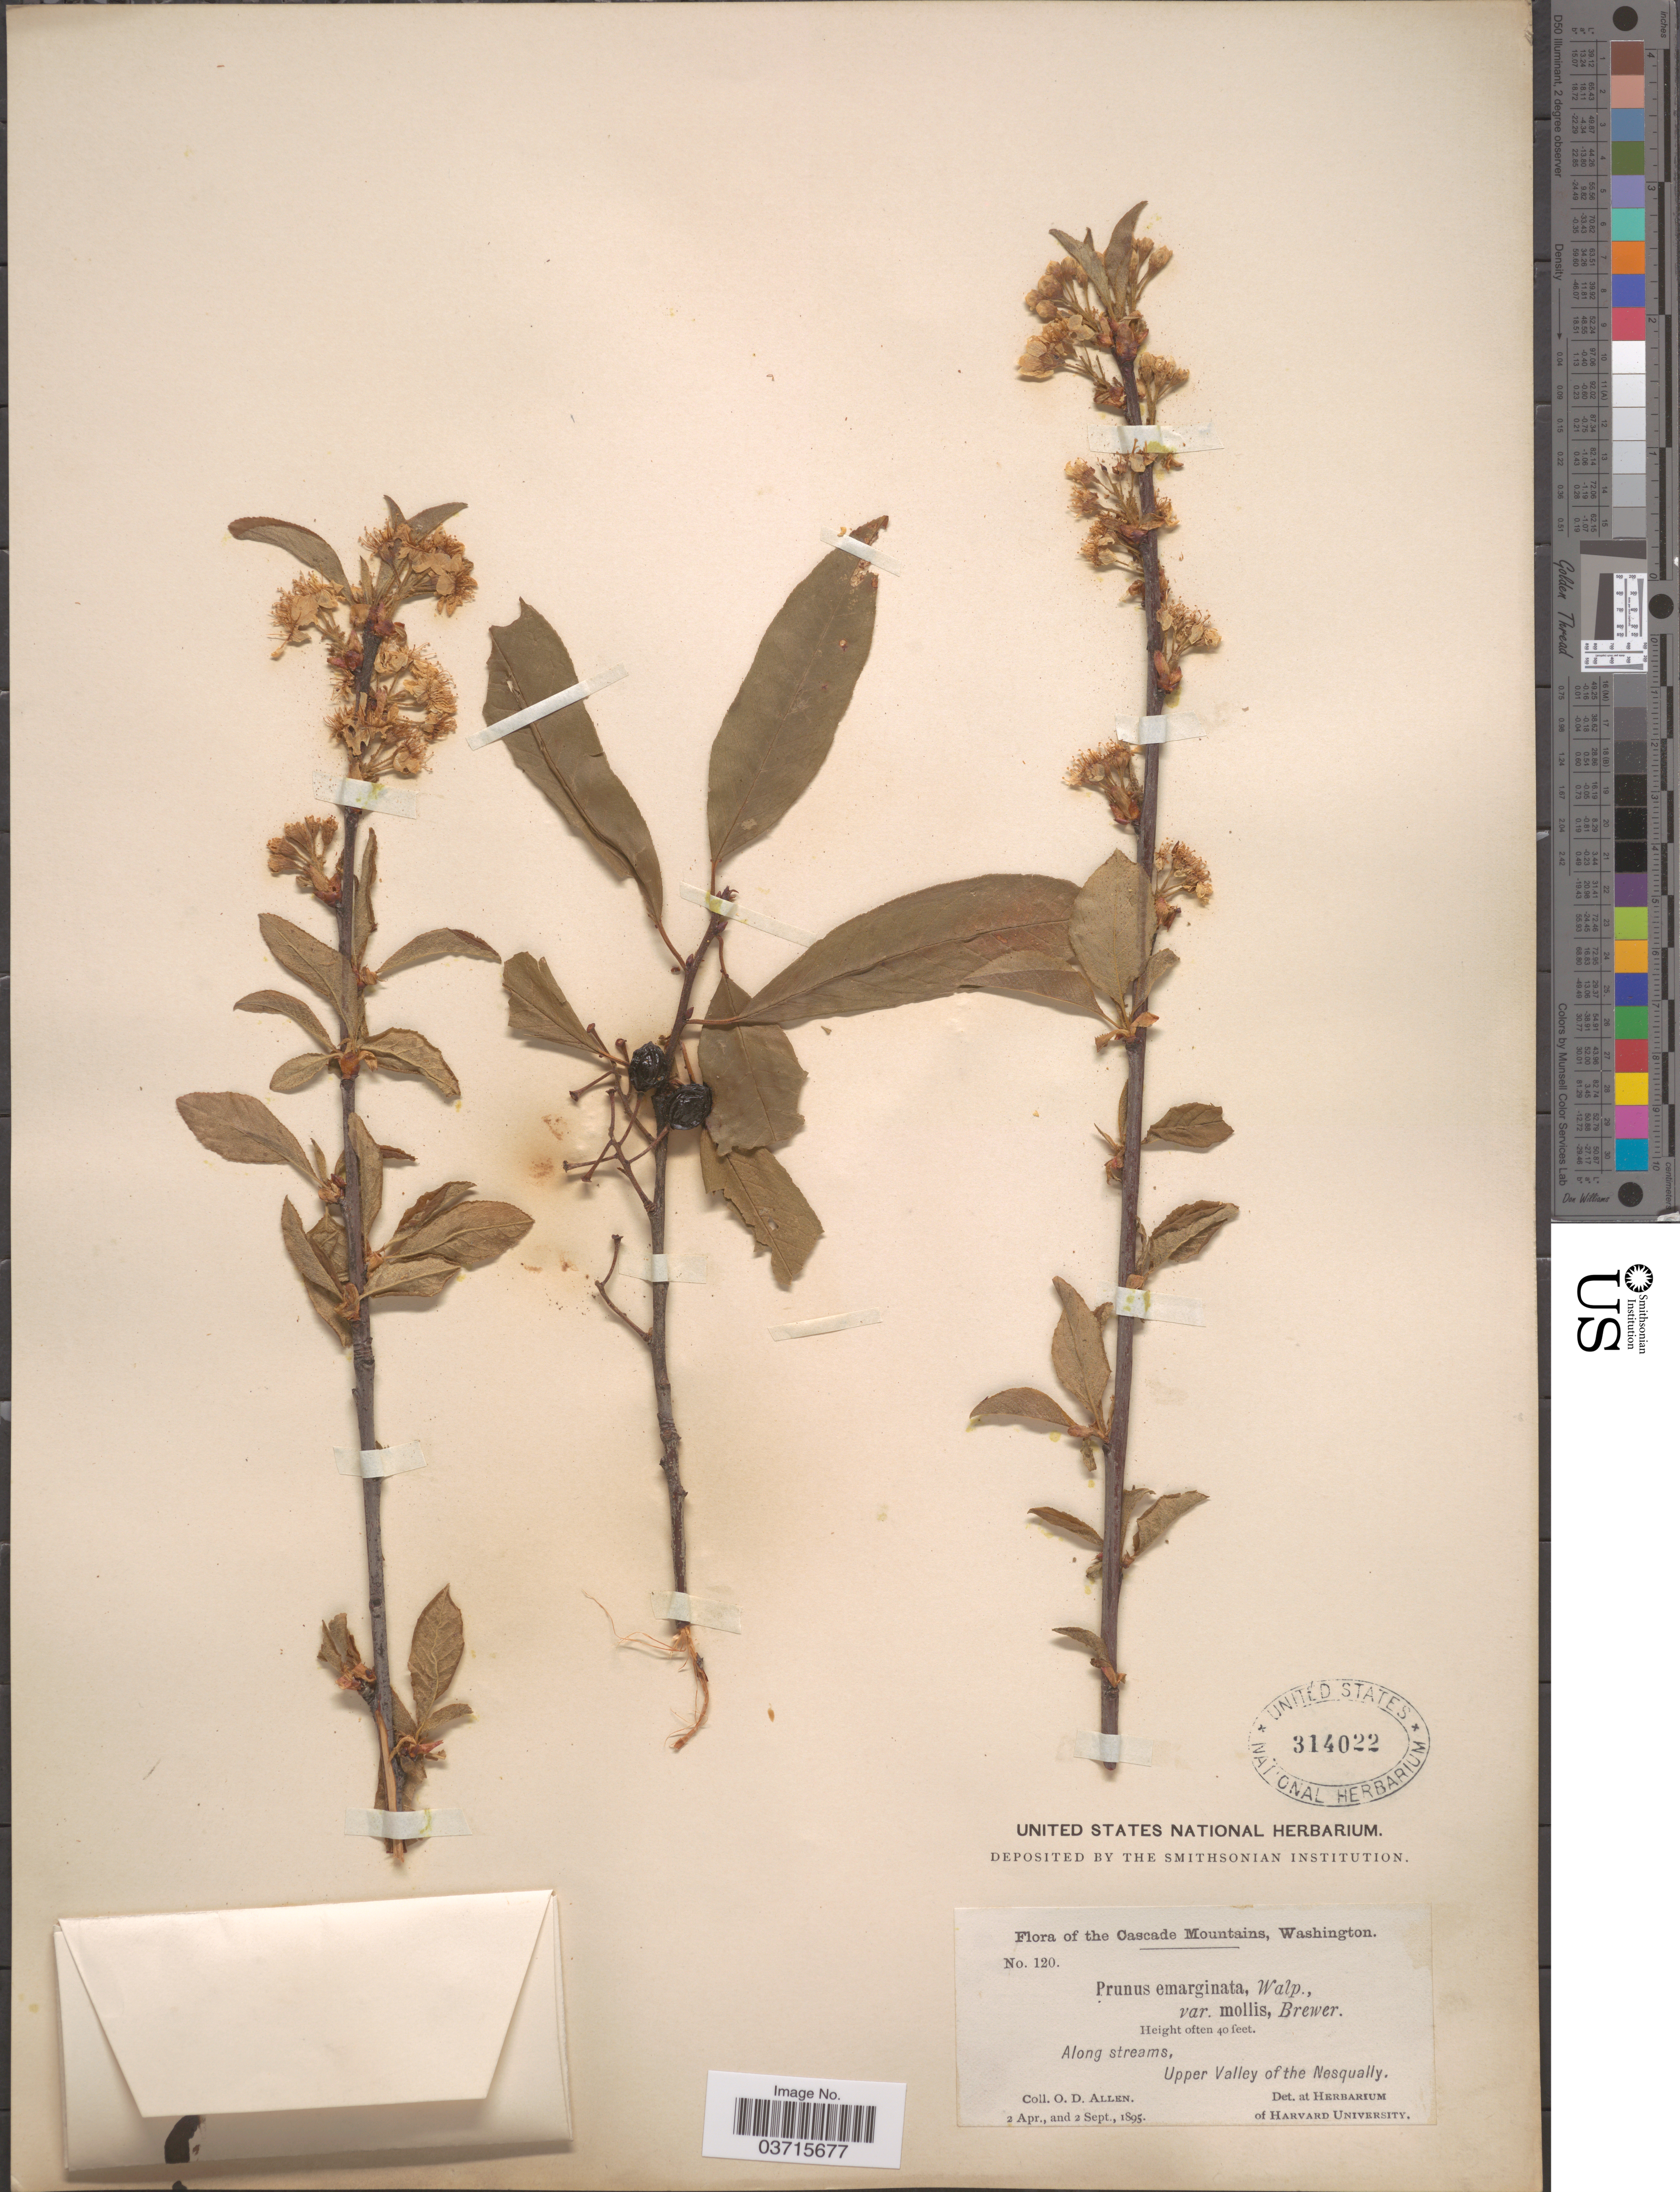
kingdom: Plantae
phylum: Tracheophyta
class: Magnoliopsida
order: Rosales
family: Rosaceae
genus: Prunus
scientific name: Prunus emarginata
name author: (Douglas ex Hook.) Eaton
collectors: O. D. Allen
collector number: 120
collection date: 1895-04-02/1895-09-02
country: United States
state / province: Washington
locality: The Cascade Mountains. Along streams, Upper Valley of the Nesqually.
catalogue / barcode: US 314022